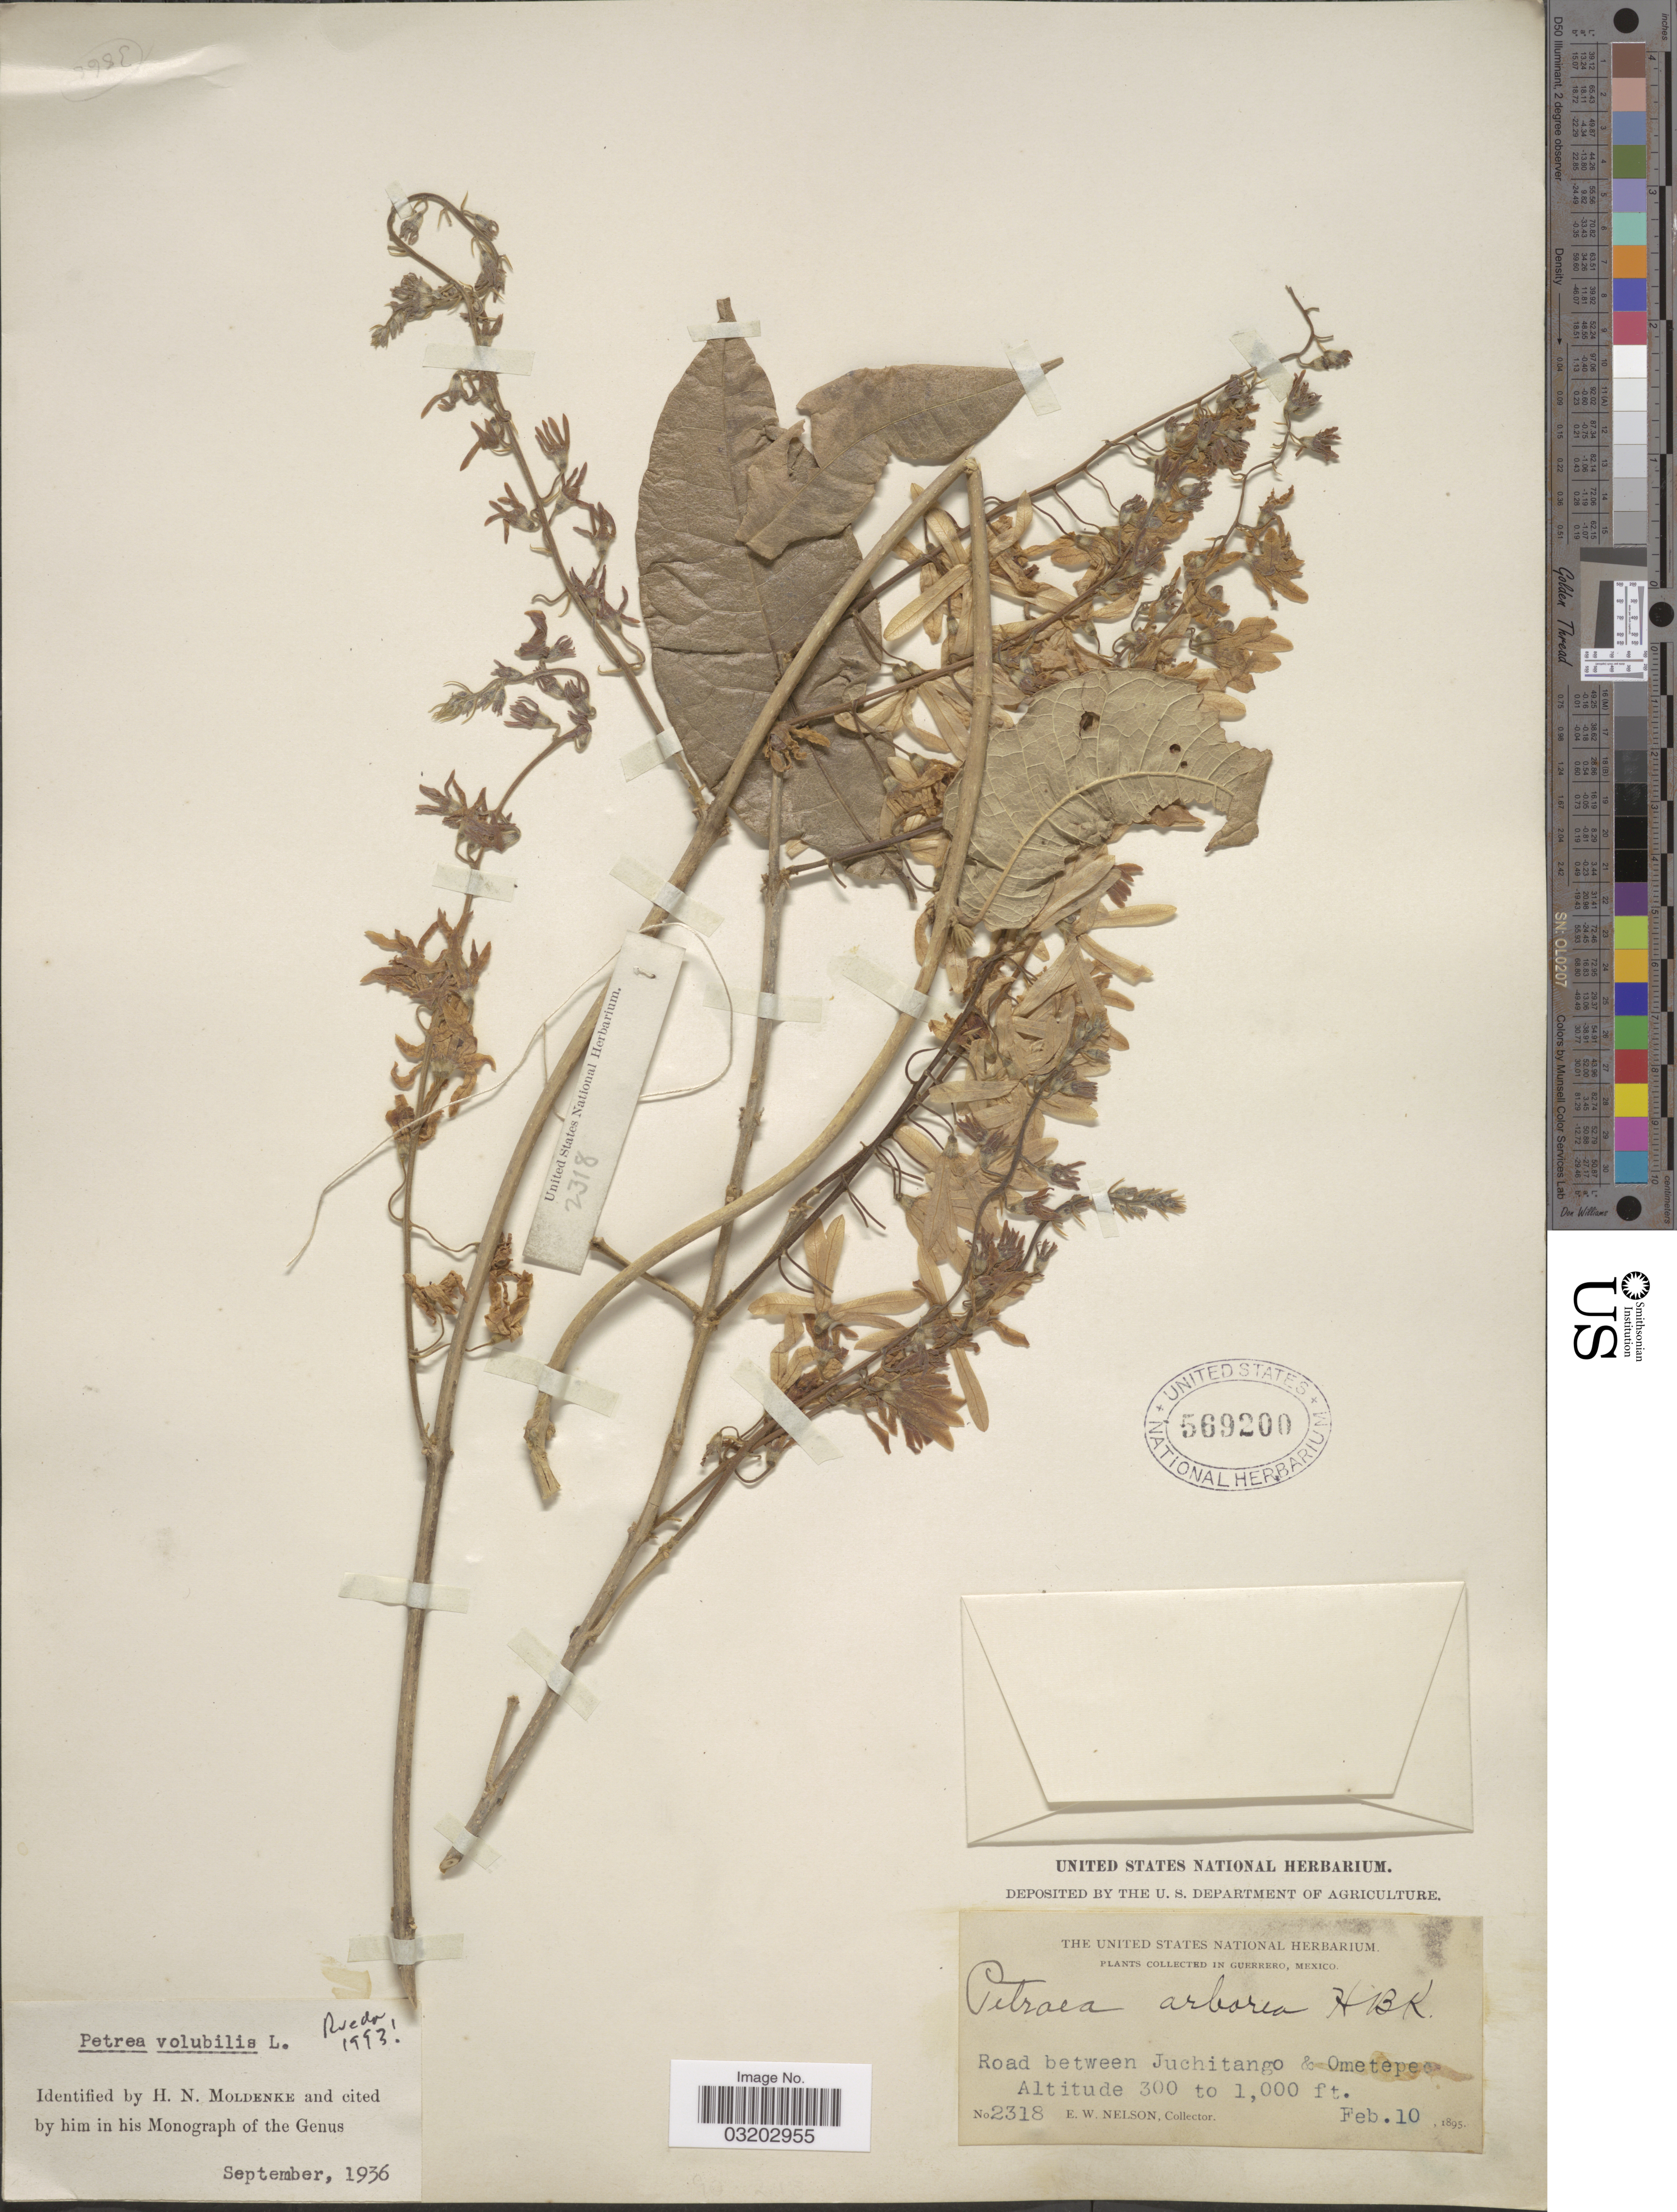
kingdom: Plantae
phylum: Tracheophyta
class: Magnoliopsida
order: Lamiales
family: Verbenaceae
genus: Petrea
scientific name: Petrea volubilis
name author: L.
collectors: E. W. Nelson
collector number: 2318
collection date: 1895-02-10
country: Mexico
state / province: Guerrero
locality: Road between Juchitango & Ometepec.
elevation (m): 91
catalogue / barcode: US 569200